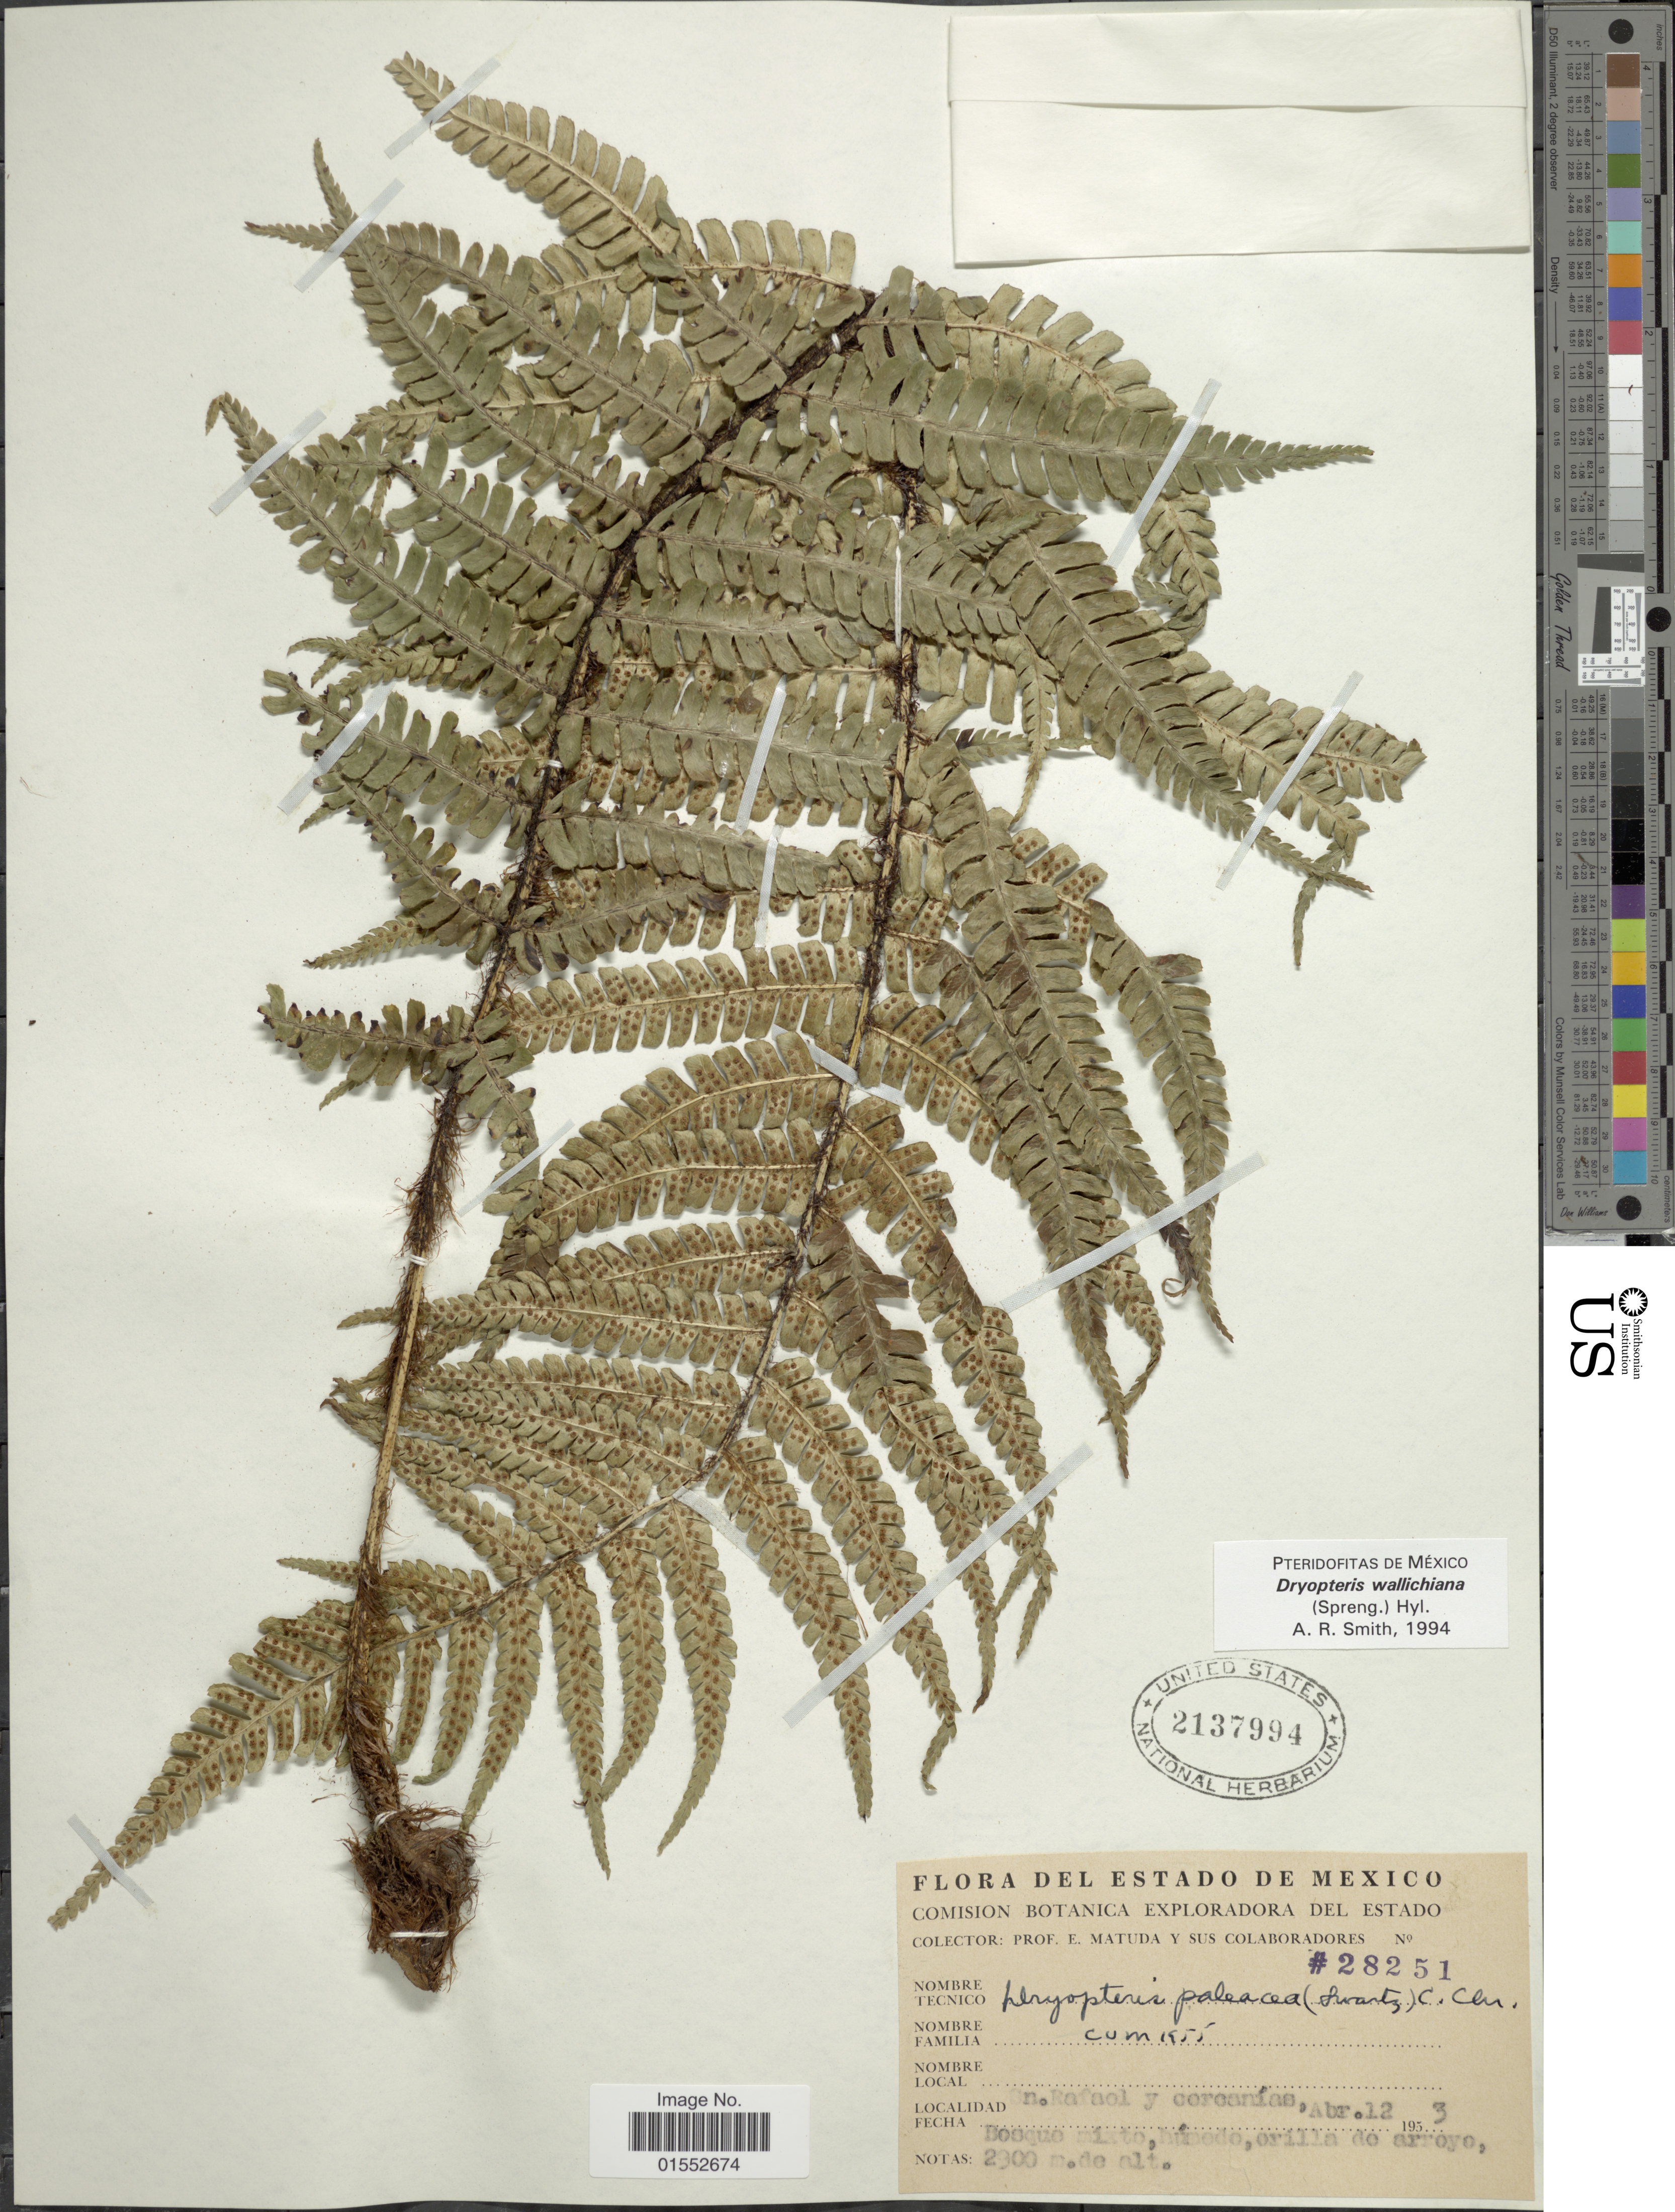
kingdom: Plantae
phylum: Tracheophyta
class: Polypodiopsida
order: Polypodiales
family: Dryopteridaceae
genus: Dryopteris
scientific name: Dryopteris wallichiana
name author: (Spreng.) Hyl.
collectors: E. Matuda & et al.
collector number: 28251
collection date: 1953-12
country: Mexico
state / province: México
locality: Sn. Rafael y cercanías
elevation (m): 2900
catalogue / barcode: US 2137994